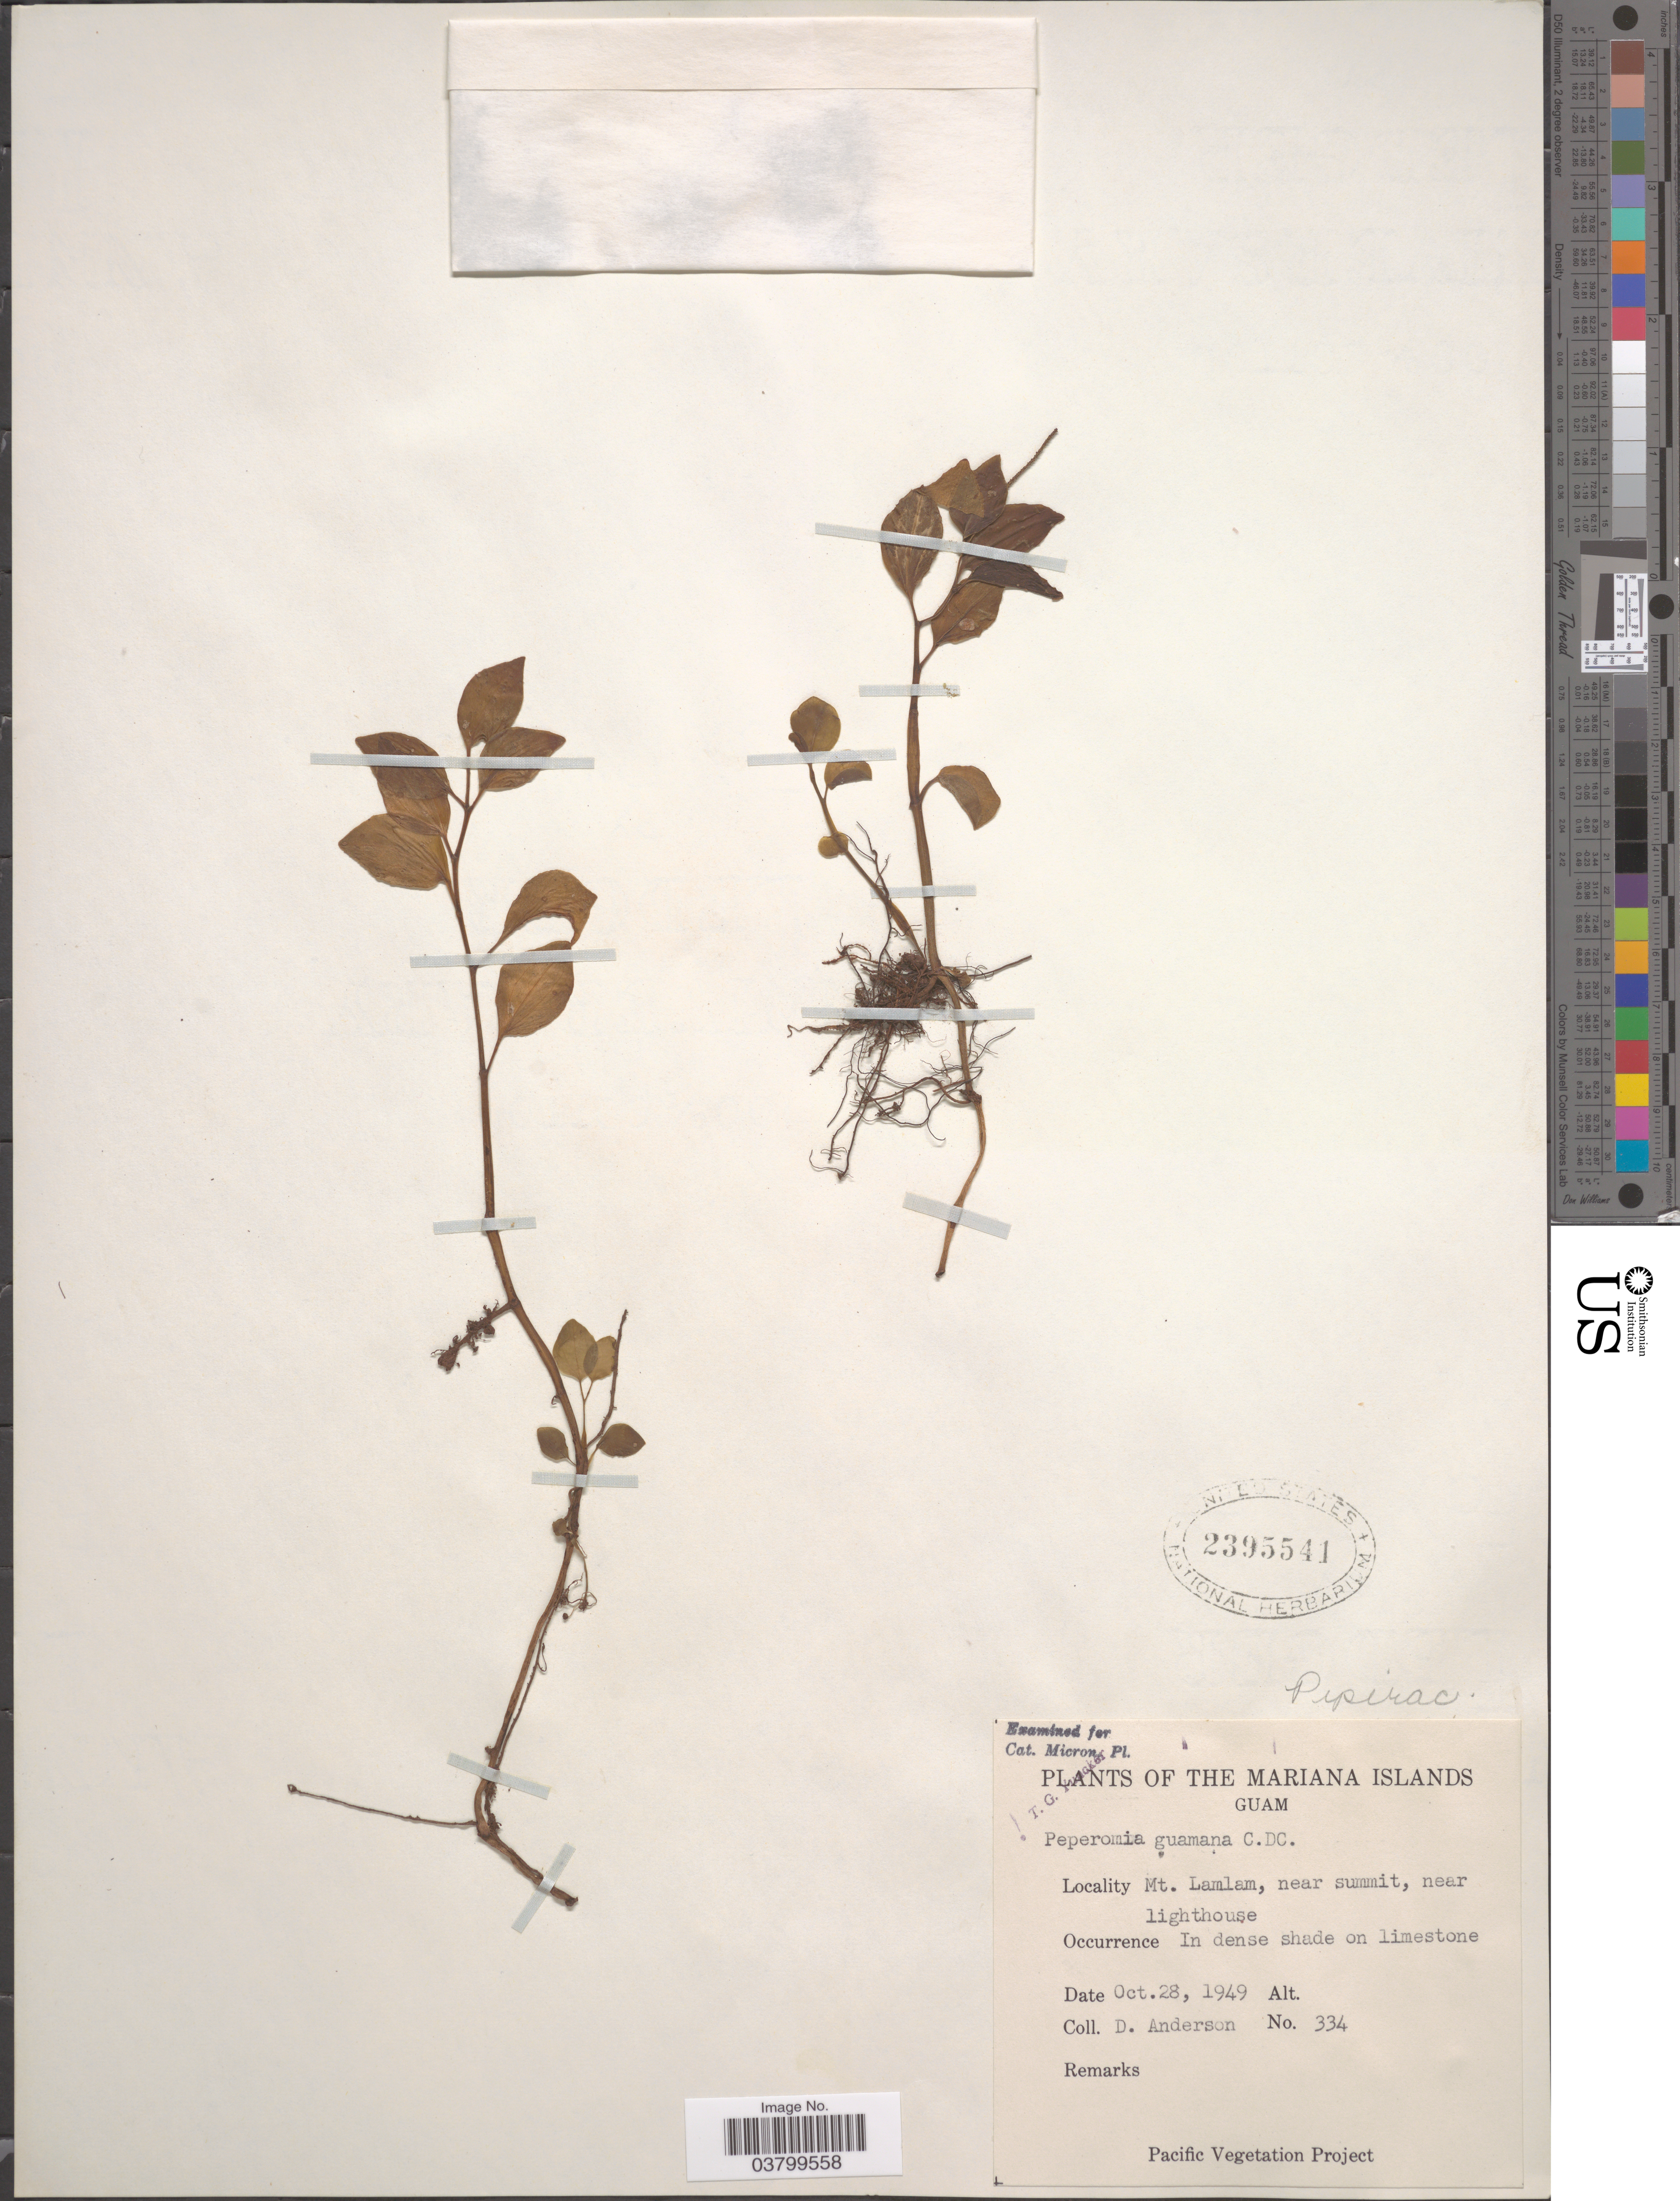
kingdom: Plantae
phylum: Tracheophyta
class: Magnoliopsida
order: Piperales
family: Piperaceae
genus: Peperomia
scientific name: Peperomia mariannensis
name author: C. DC.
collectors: D. Anderson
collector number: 334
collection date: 1949-10-28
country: Guam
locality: The Mariana Islands. Guam. Mt. Lamlam, near summit, near lighthouse.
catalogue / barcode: US 2395541